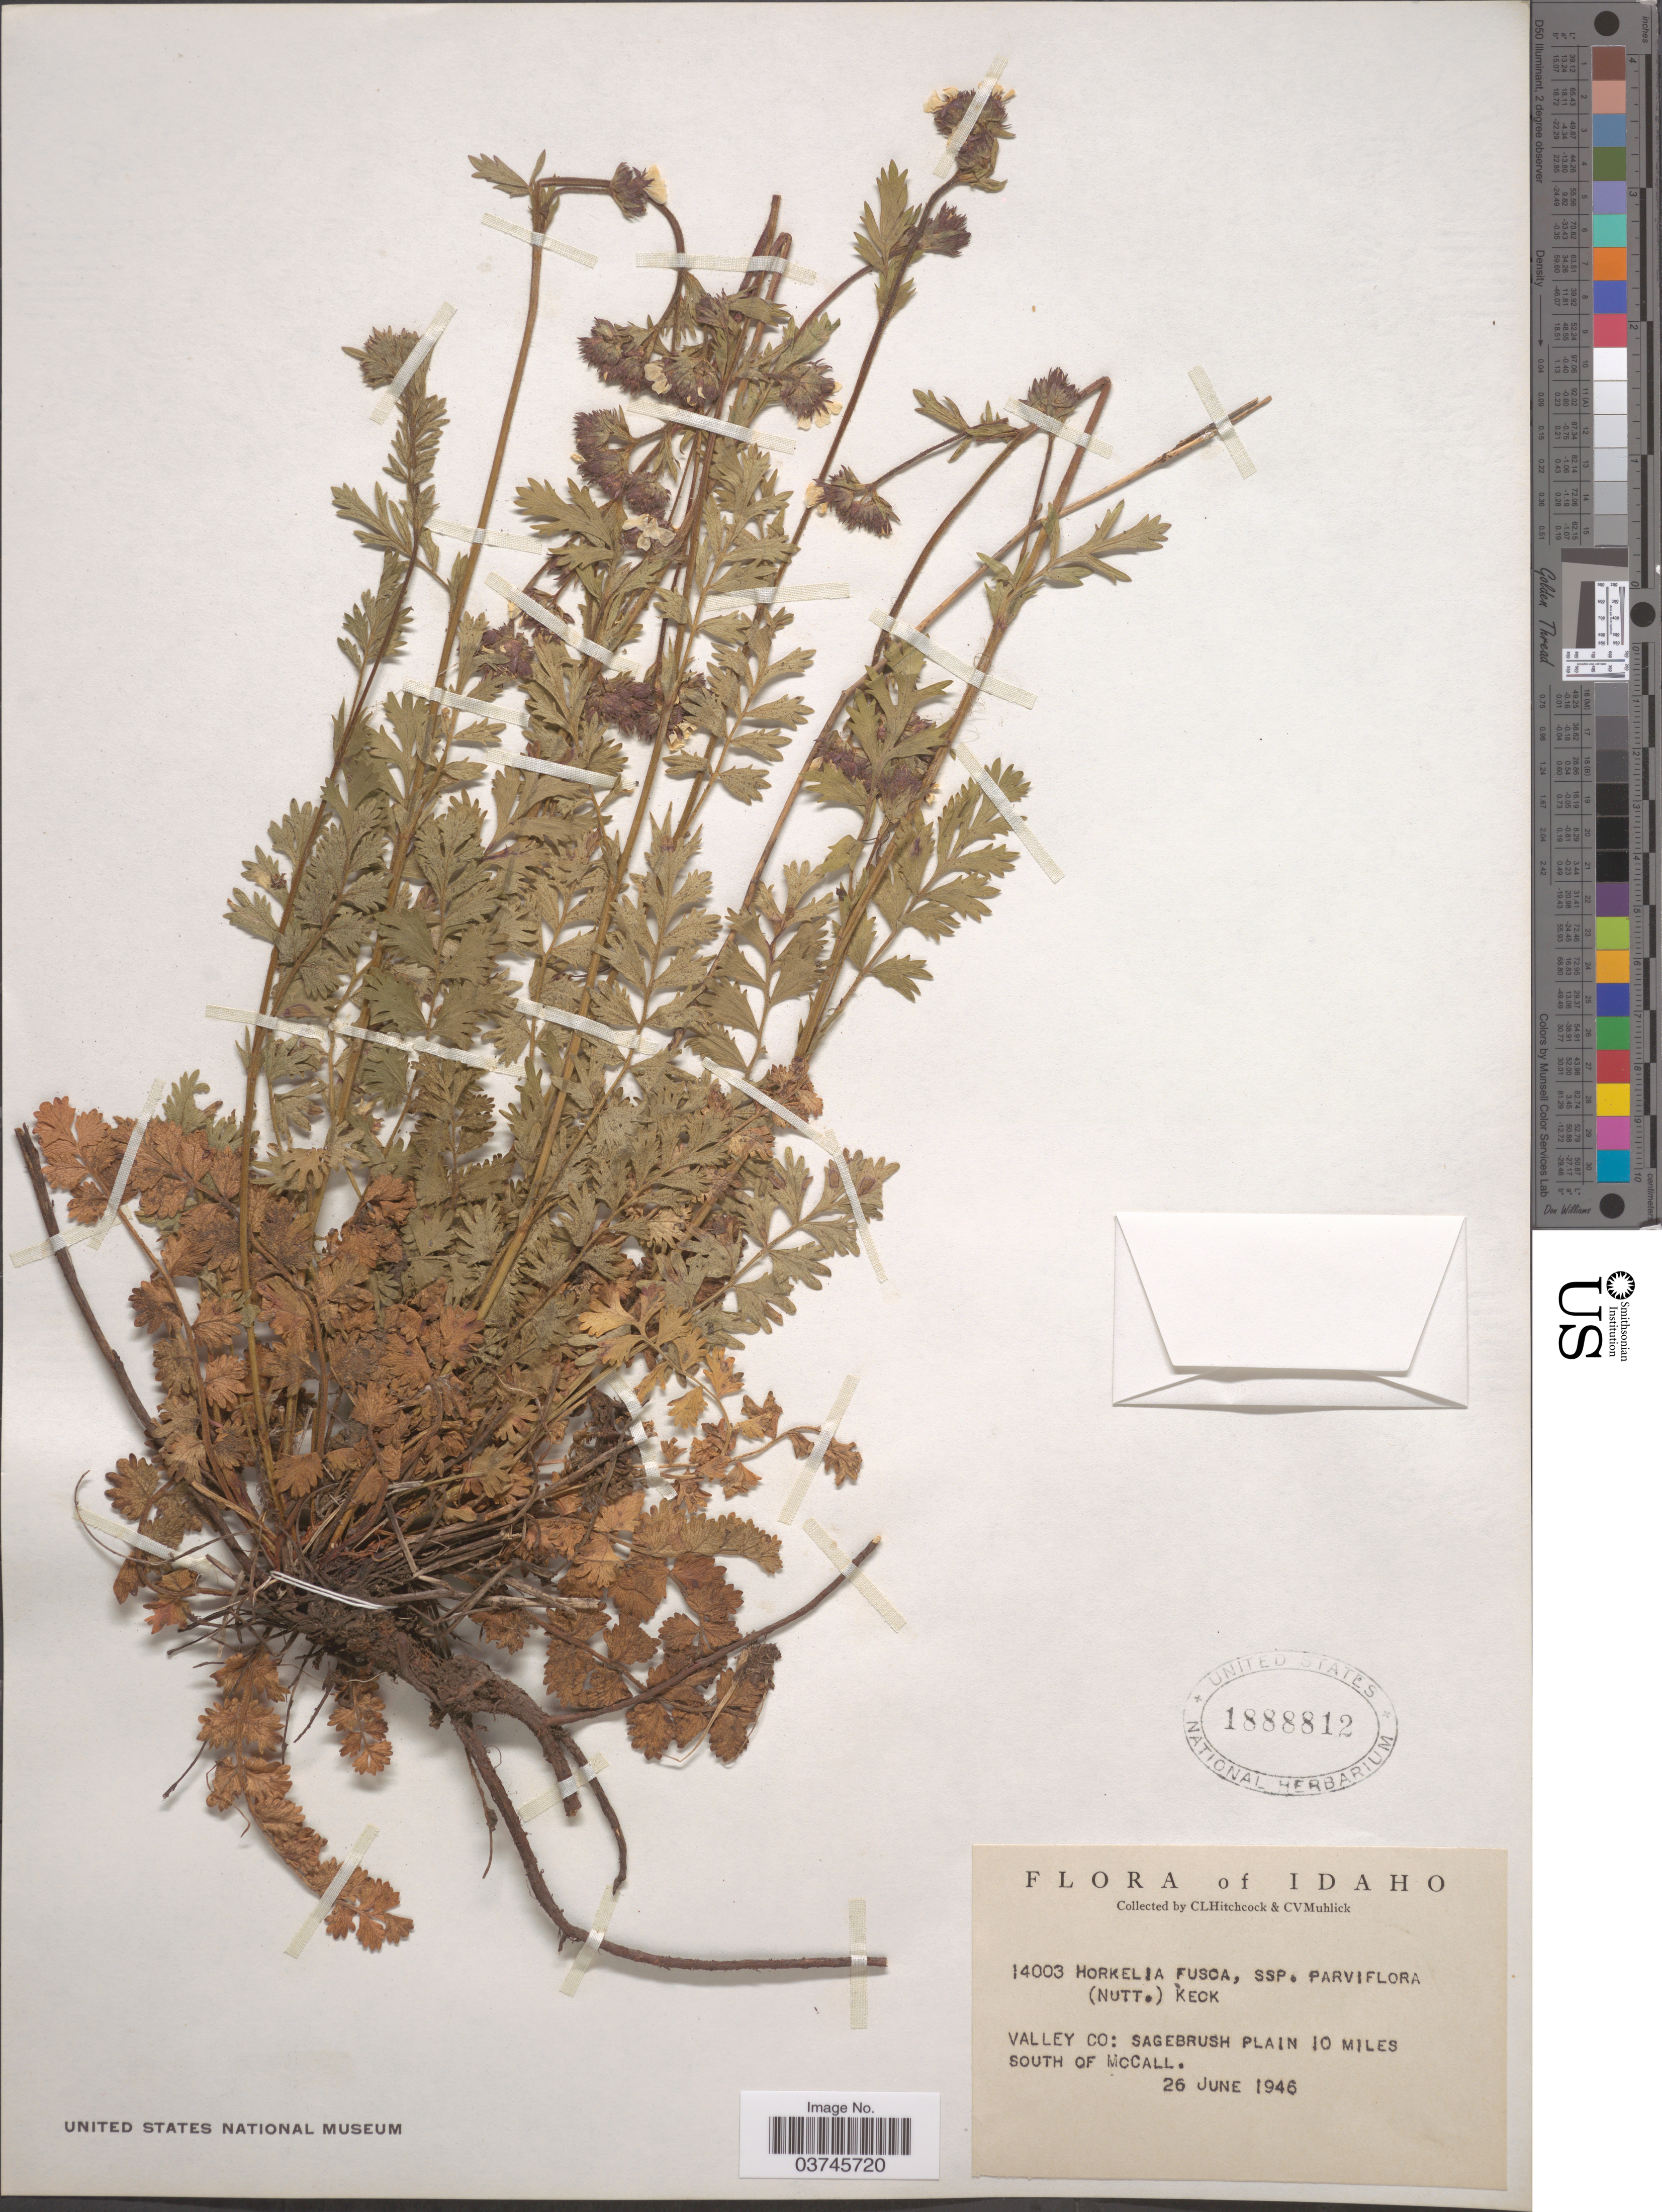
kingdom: Plantae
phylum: Tracheophyta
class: Magnoliopsida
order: Rosales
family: Rosaceae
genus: Potentilla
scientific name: Potentilla douglasii var. parviflora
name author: (Nutt. ex Hook. & Arn.) J.T. Howell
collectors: C. L. Hitchcock & C. V. Muhlick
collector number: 14003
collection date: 1946-06-26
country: United States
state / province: Idaho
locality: Valley Co: Sagebrush Plain 10 miles South of McCall.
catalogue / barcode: US 1888812